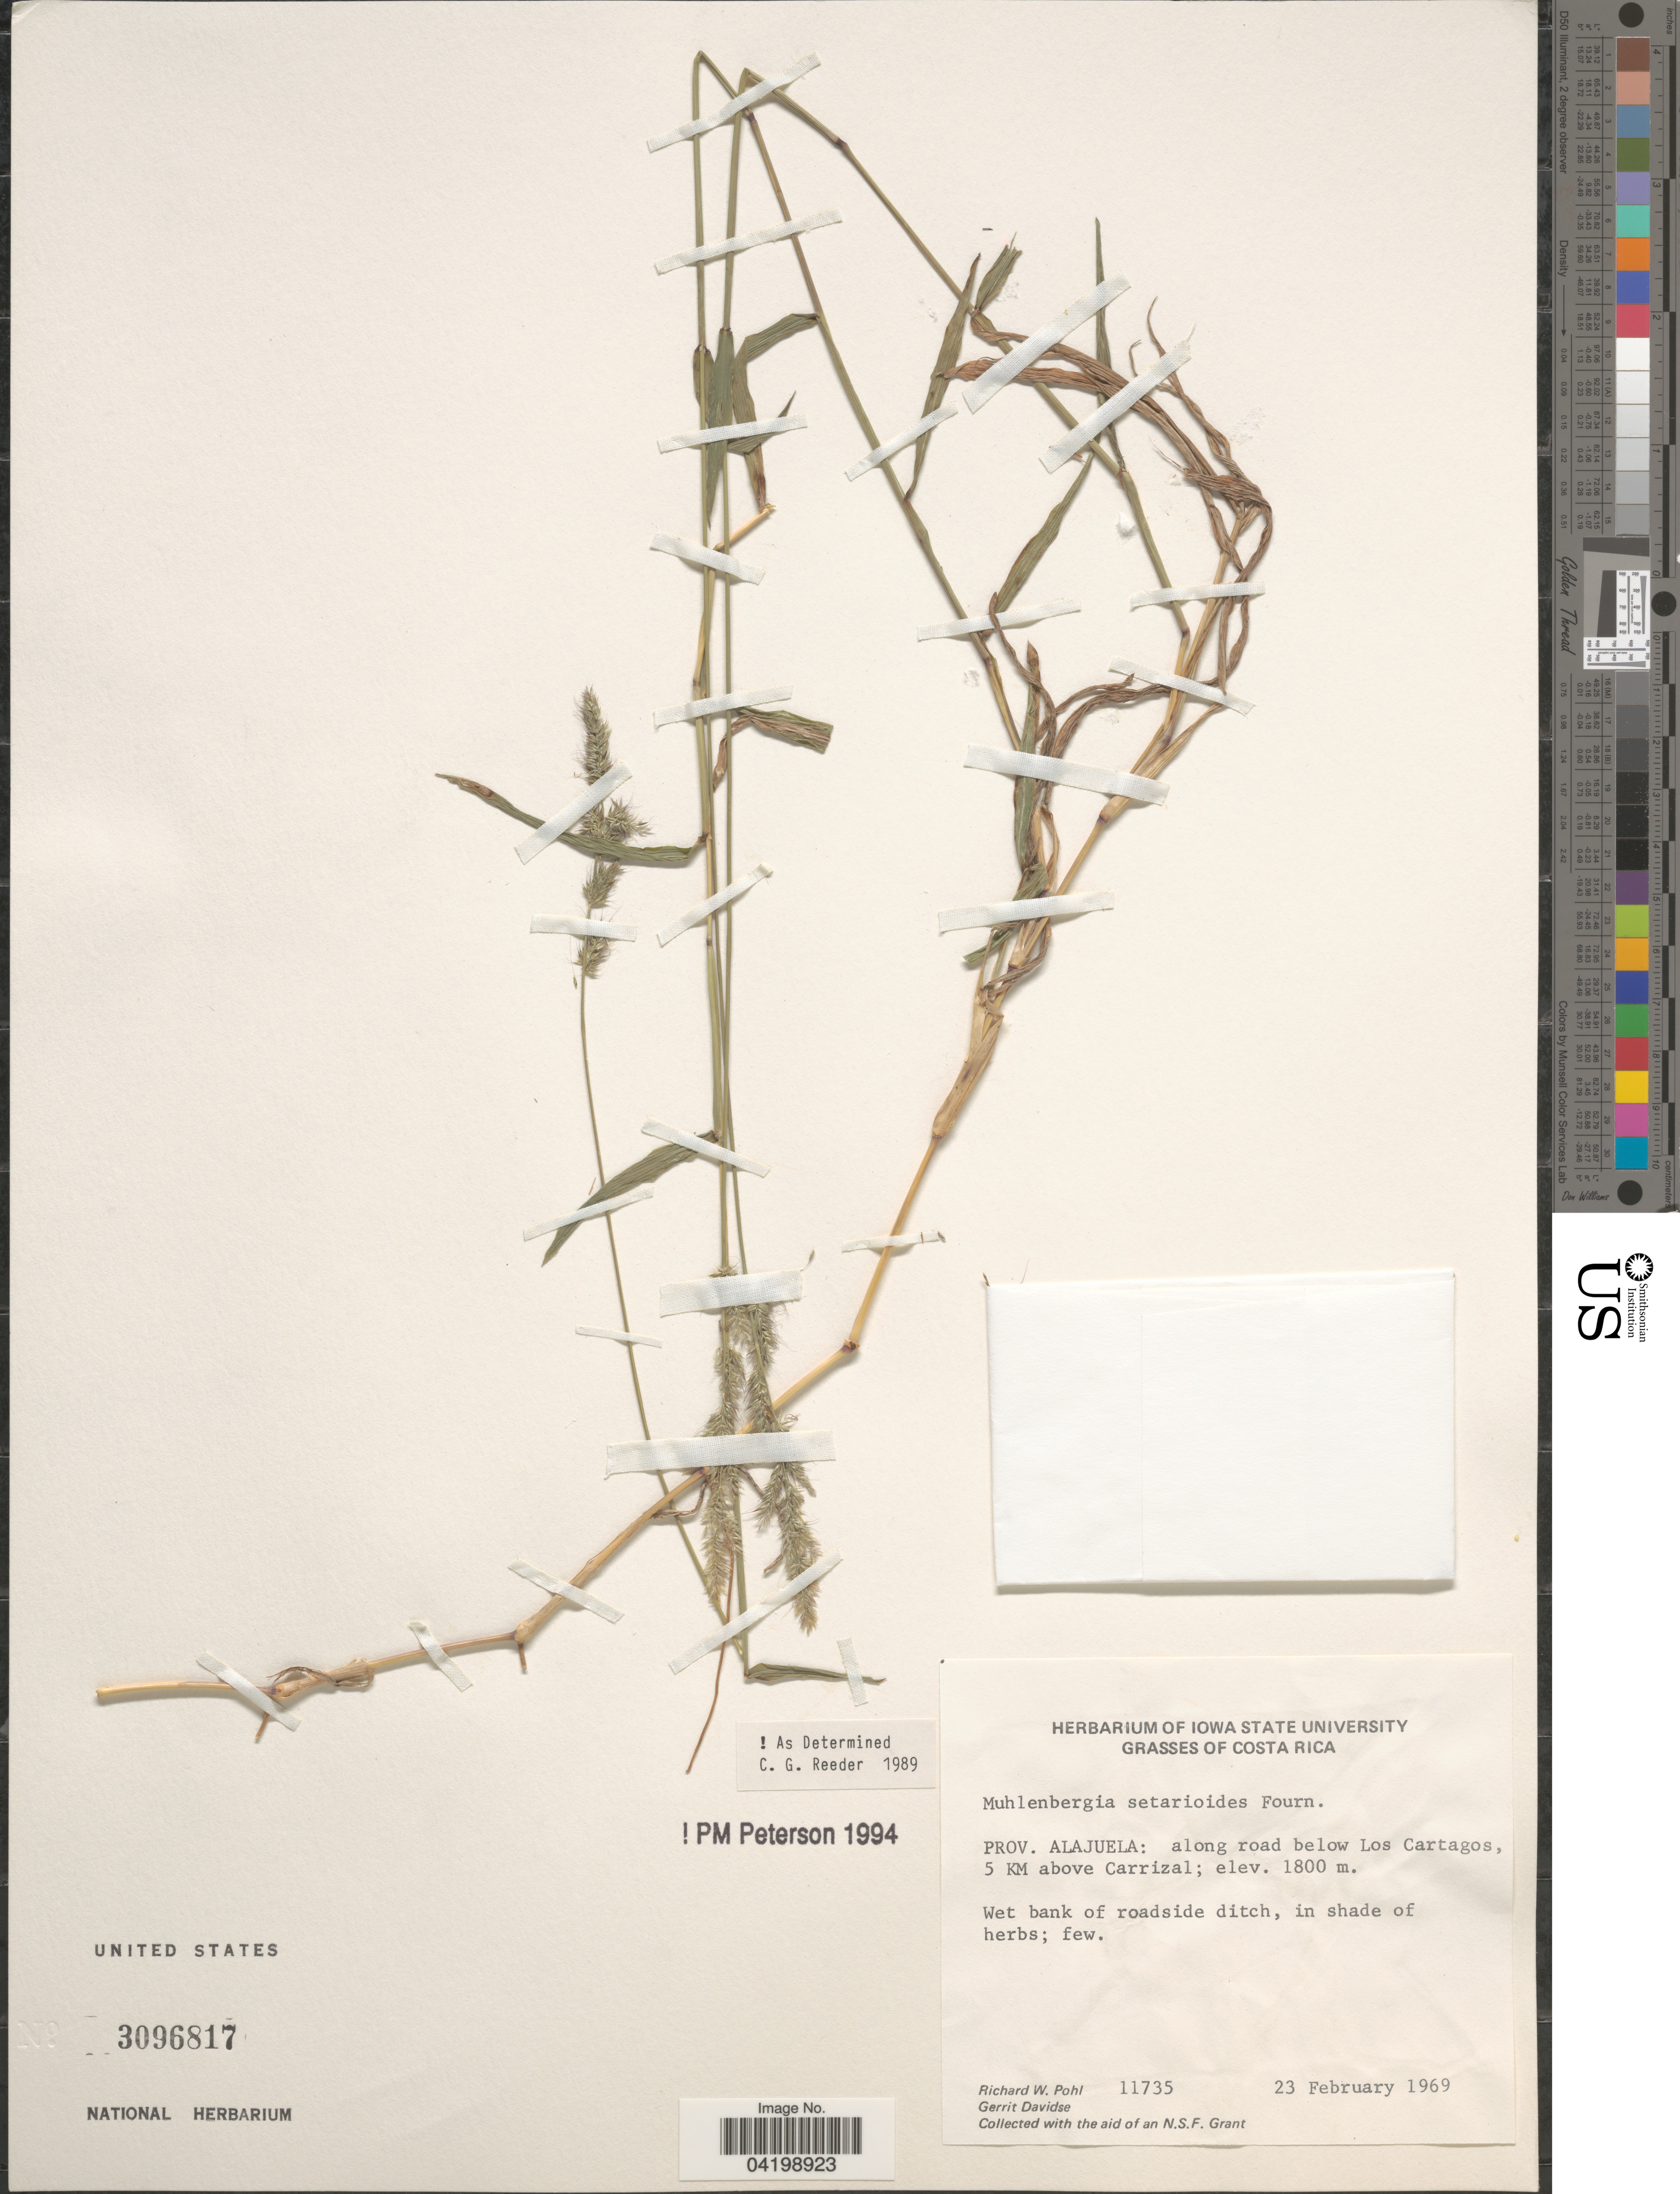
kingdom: Plantae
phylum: Tracheophyta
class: Liliopsida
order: Poales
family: Poaceae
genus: Muhlenbergia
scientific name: Muhlenbergia setarioides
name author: E. Fourn.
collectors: R. W. Pohl & G. Davidse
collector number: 11735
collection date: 1969-02-23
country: Costa Rica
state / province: Alajuela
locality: Along road below Los Cartagos, 5 KM above Carrizal.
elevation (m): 1800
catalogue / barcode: US 3096817